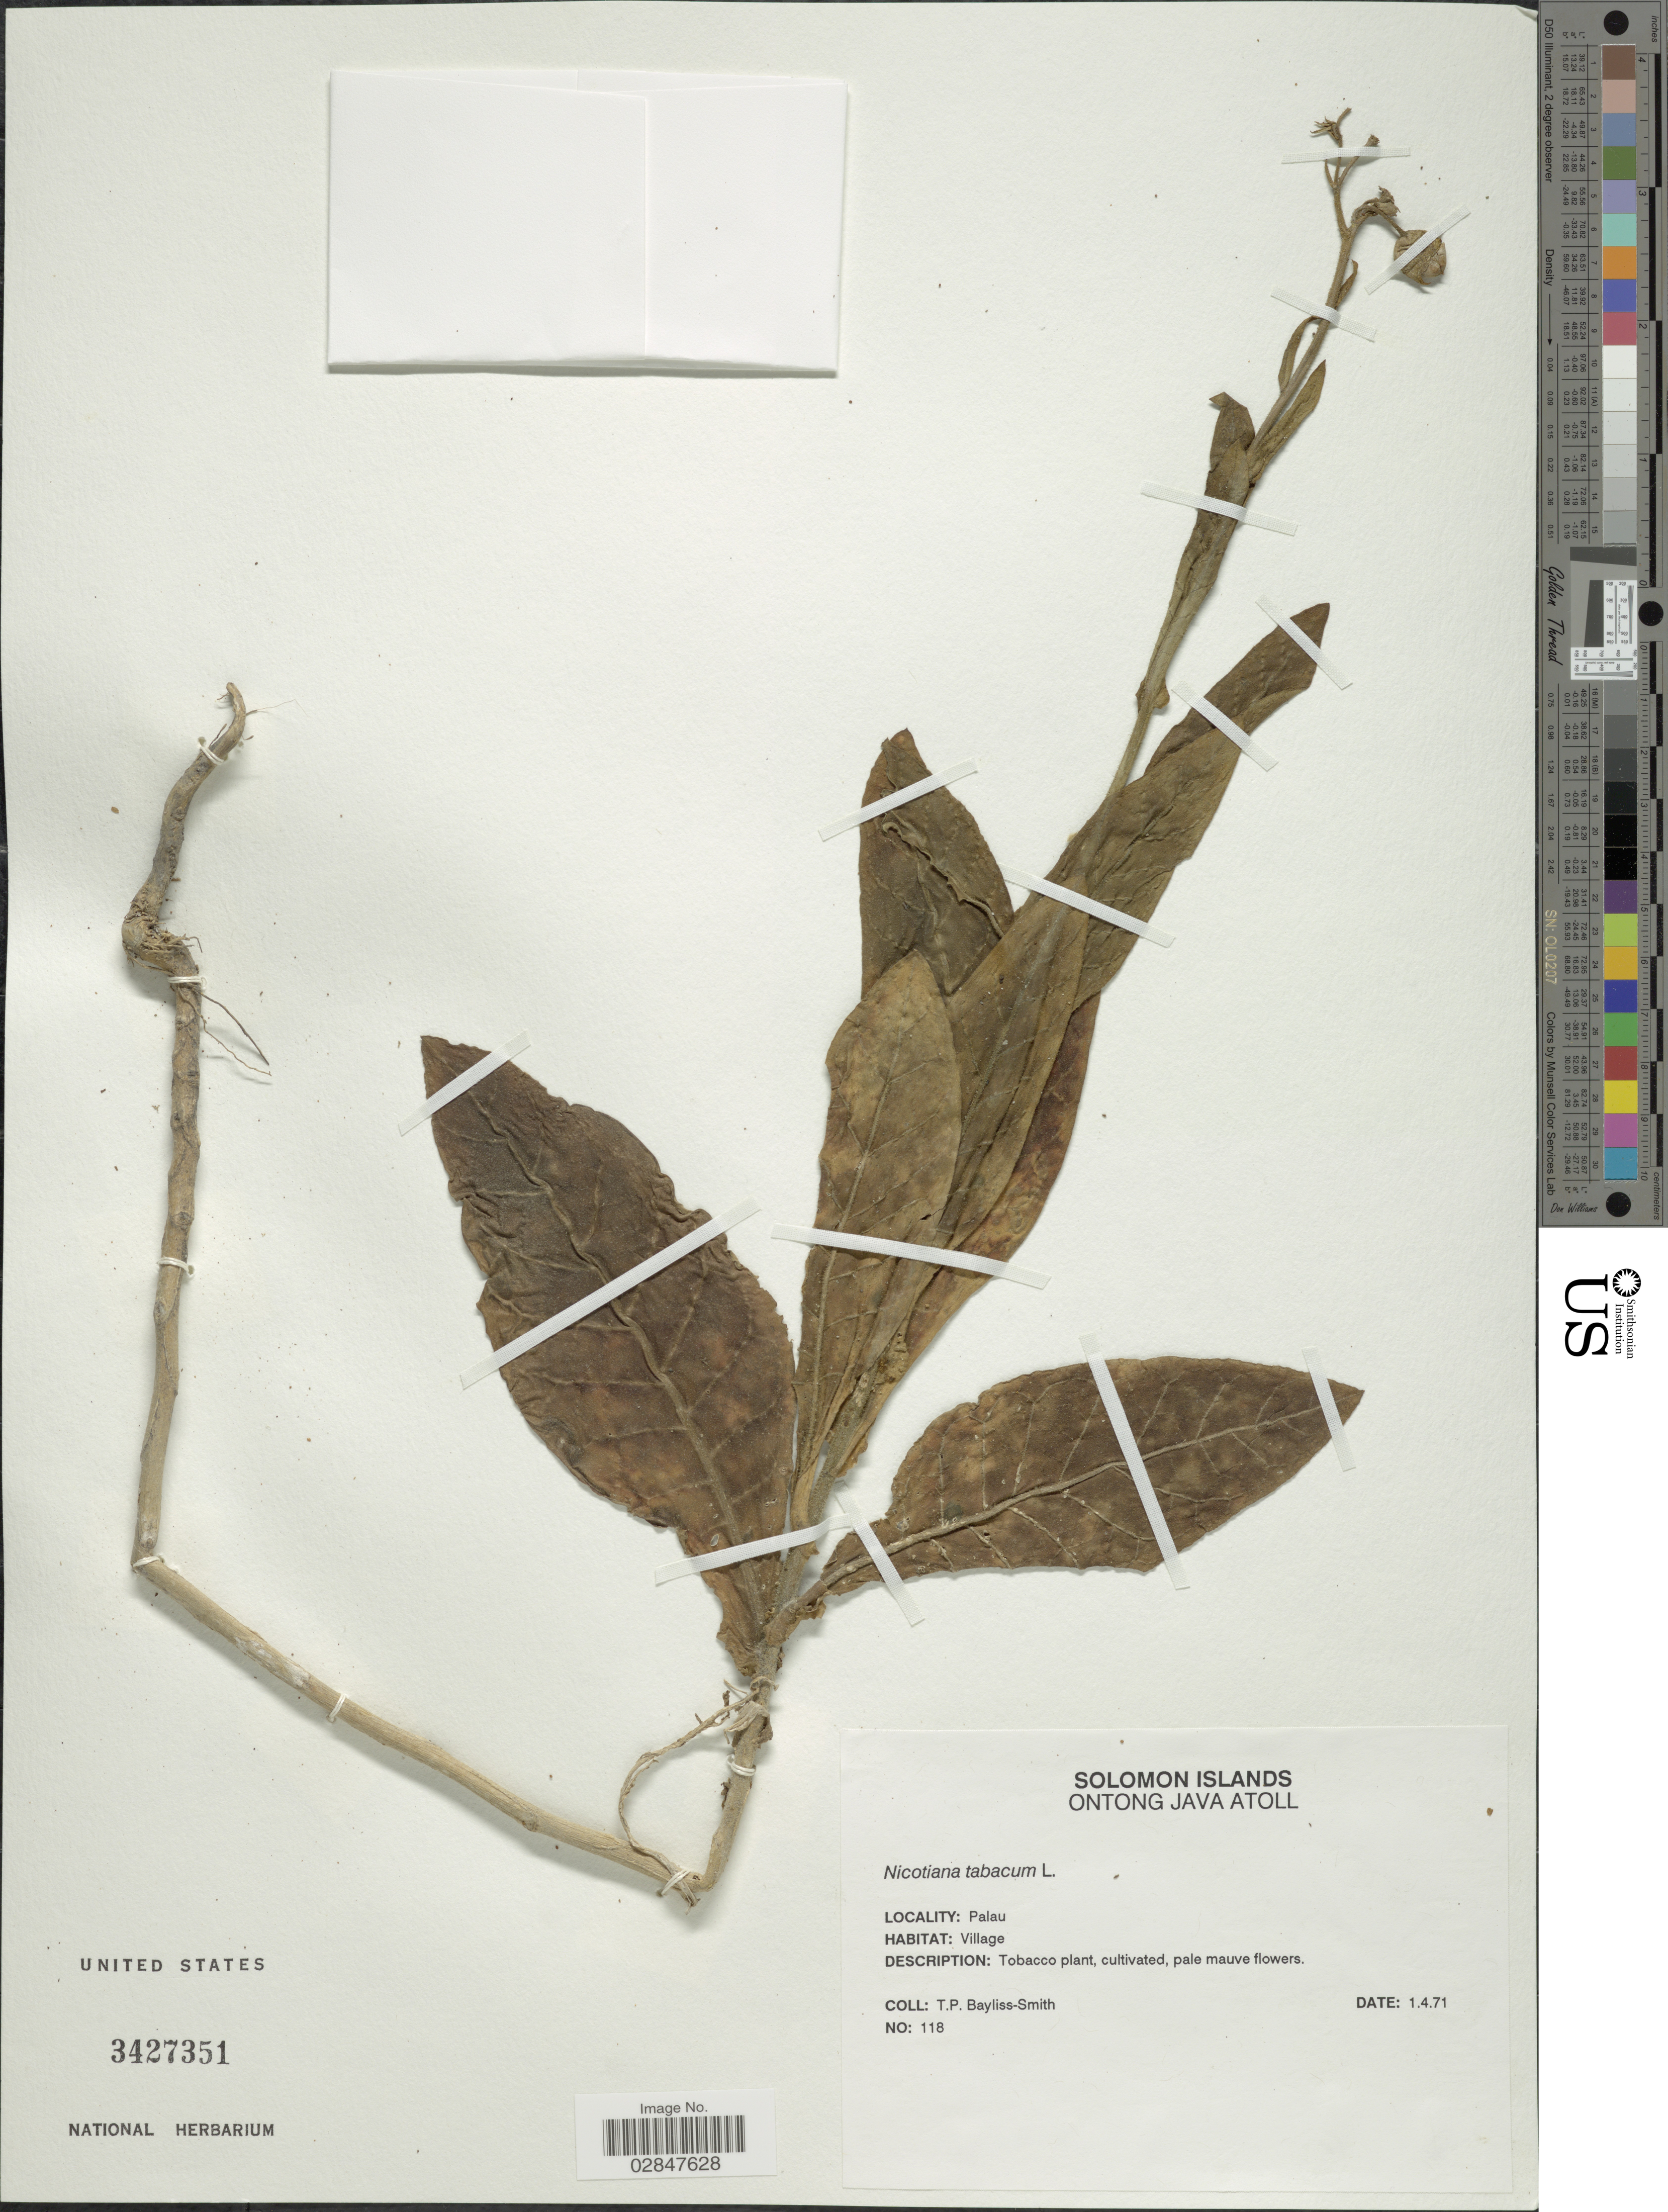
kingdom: Plantae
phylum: Tracheophyta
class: Magnoliopsida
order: Solanales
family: Solanaceae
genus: Nicotiana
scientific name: Nicotiana tabacum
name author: L.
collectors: T. P. Bayliss-Smith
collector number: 118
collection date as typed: Transcribed d/m/y: 1/4/71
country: Solomon Islands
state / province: Solomon Island Outliers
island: Ontong Java [Luanguia] Atoll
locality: Ontong Java Atoll. Palau.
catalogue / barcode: US 3427351